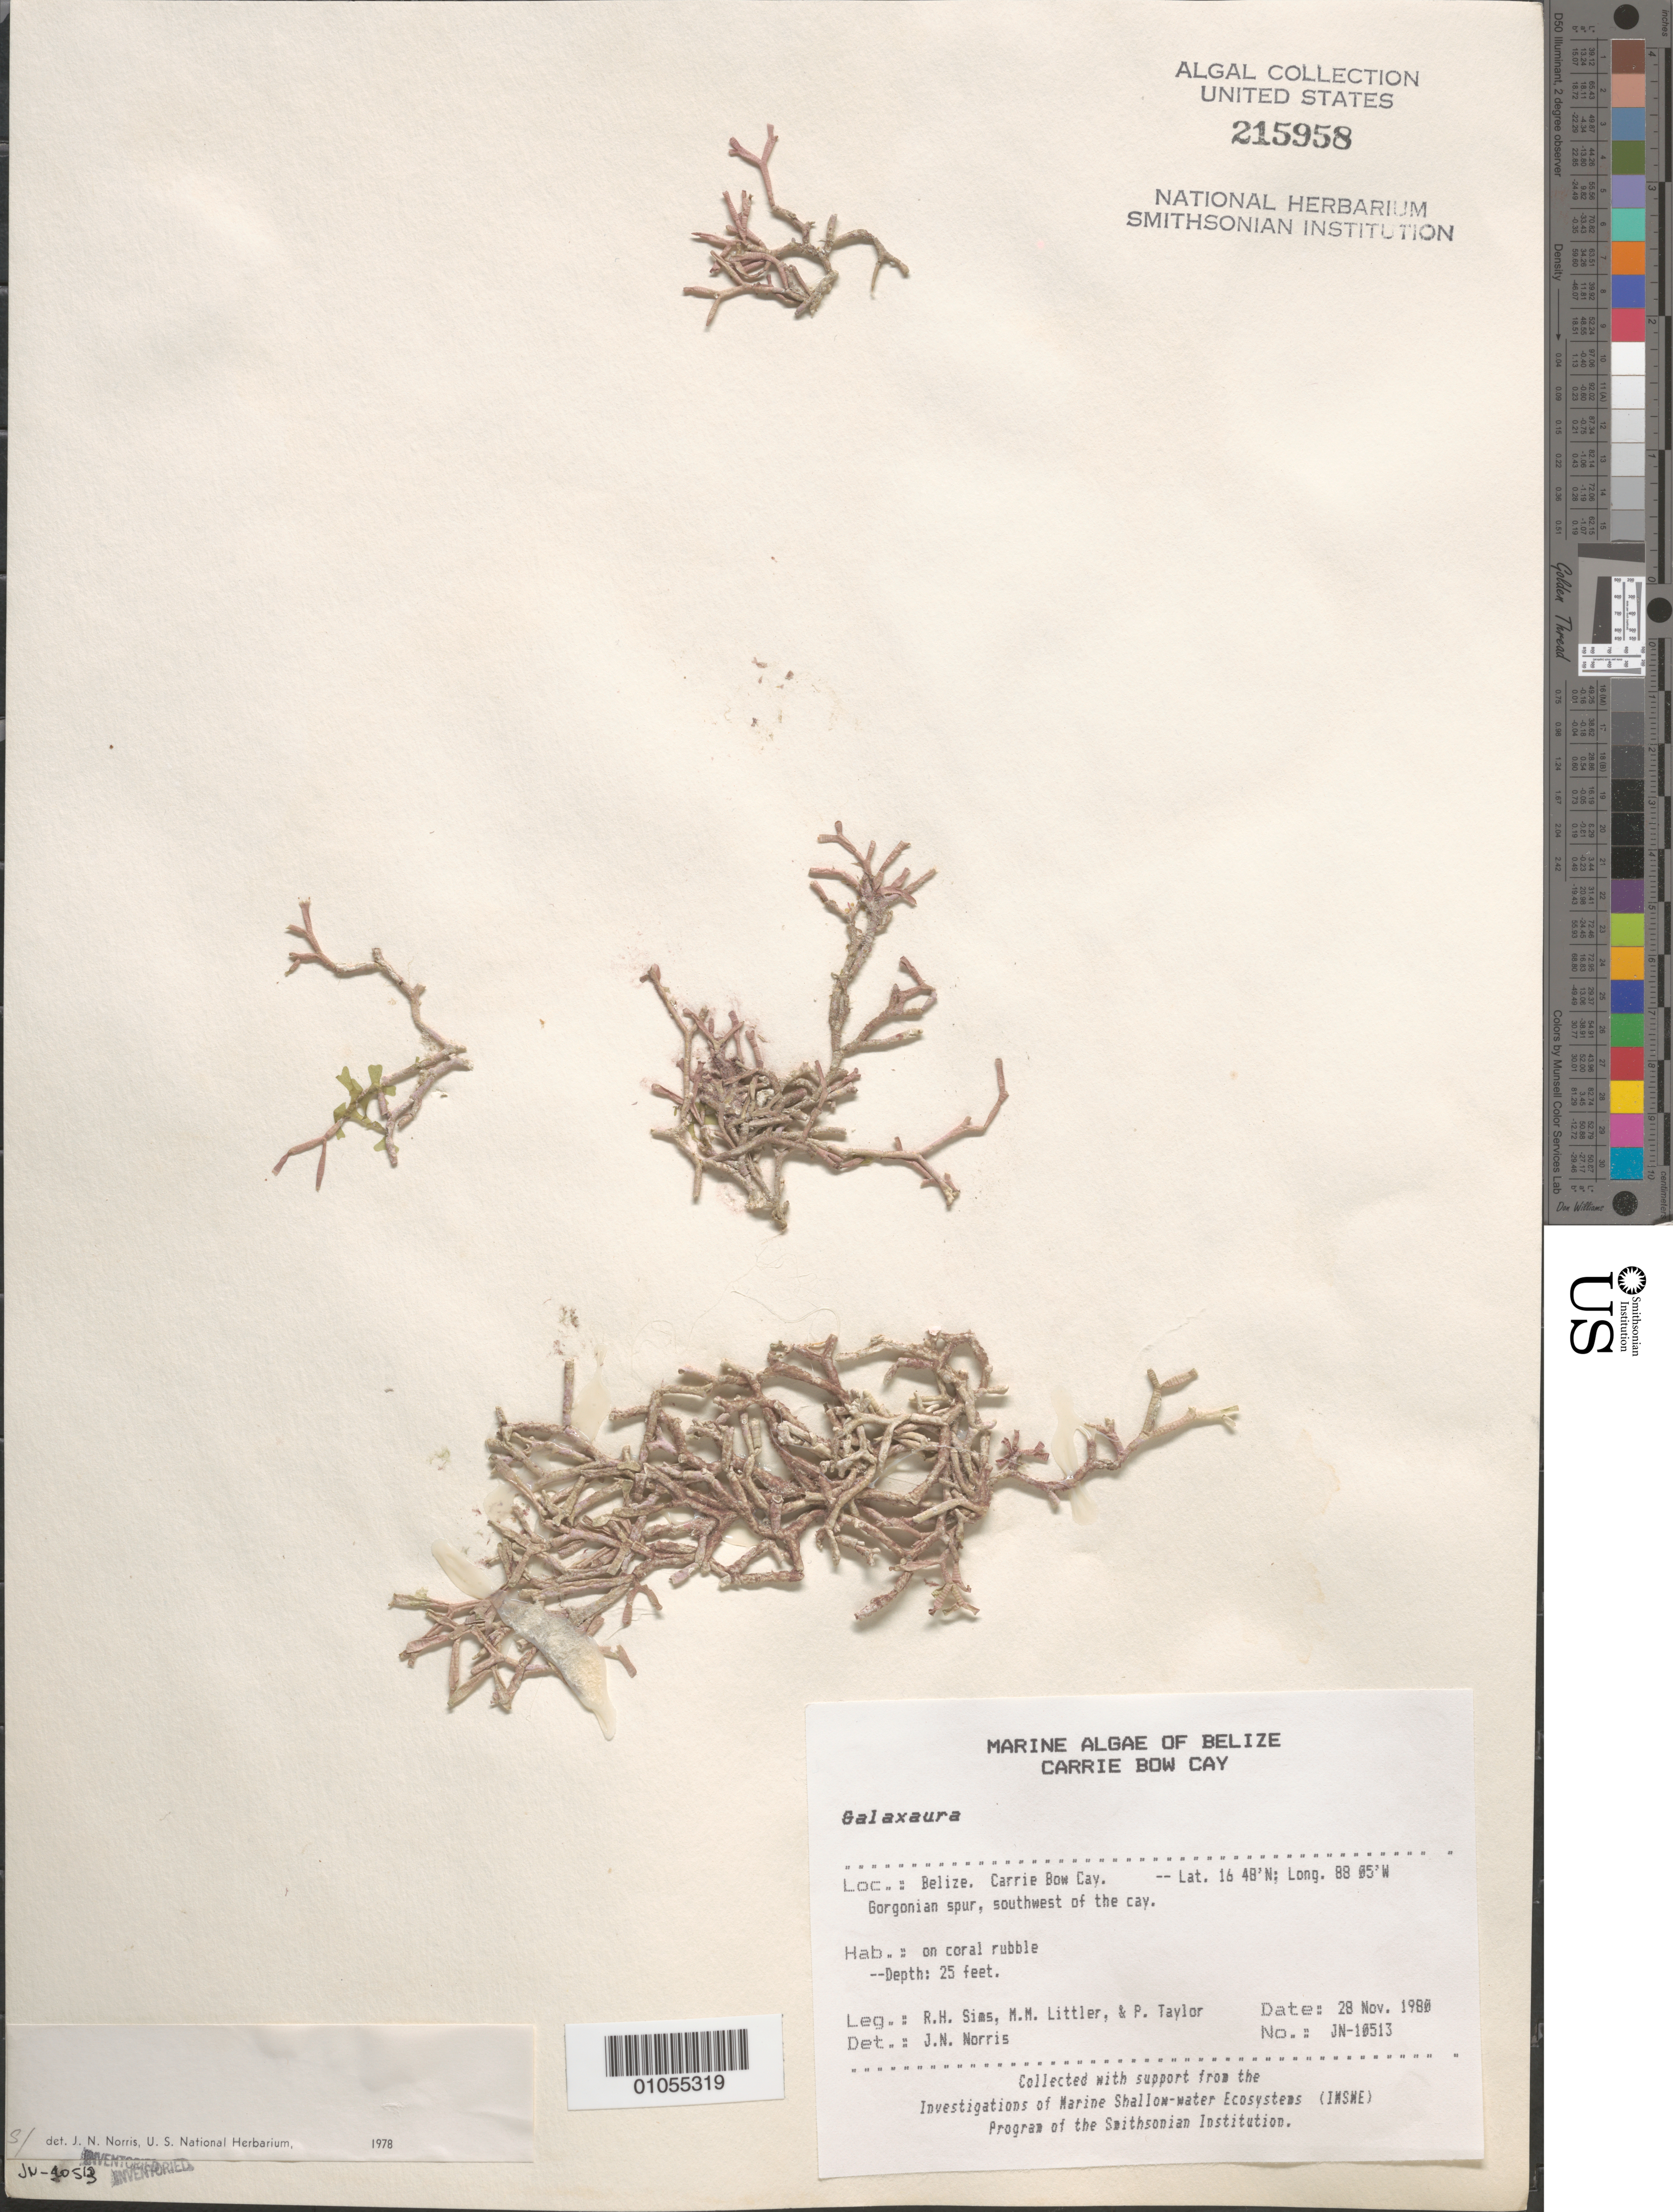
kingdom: Plantae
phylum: Rhodophyta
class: Florideophyceae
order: Nemaliales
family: Galaxauraceae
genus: Galaxaura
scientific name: Galaxaura sp.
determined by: Norris, James N.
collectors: R. H. Sims, M. M. Littler & P. R. Taylor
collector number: JN-10513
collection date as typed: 28 Nov 1980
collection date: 1980-11-28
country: Belize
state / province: Stann Creek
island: Carrie Bow Cay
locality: Gorgonian spur southwest of Carrie Bow Cay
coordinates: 16 48'N, 88 05'W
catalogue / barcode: US 215958